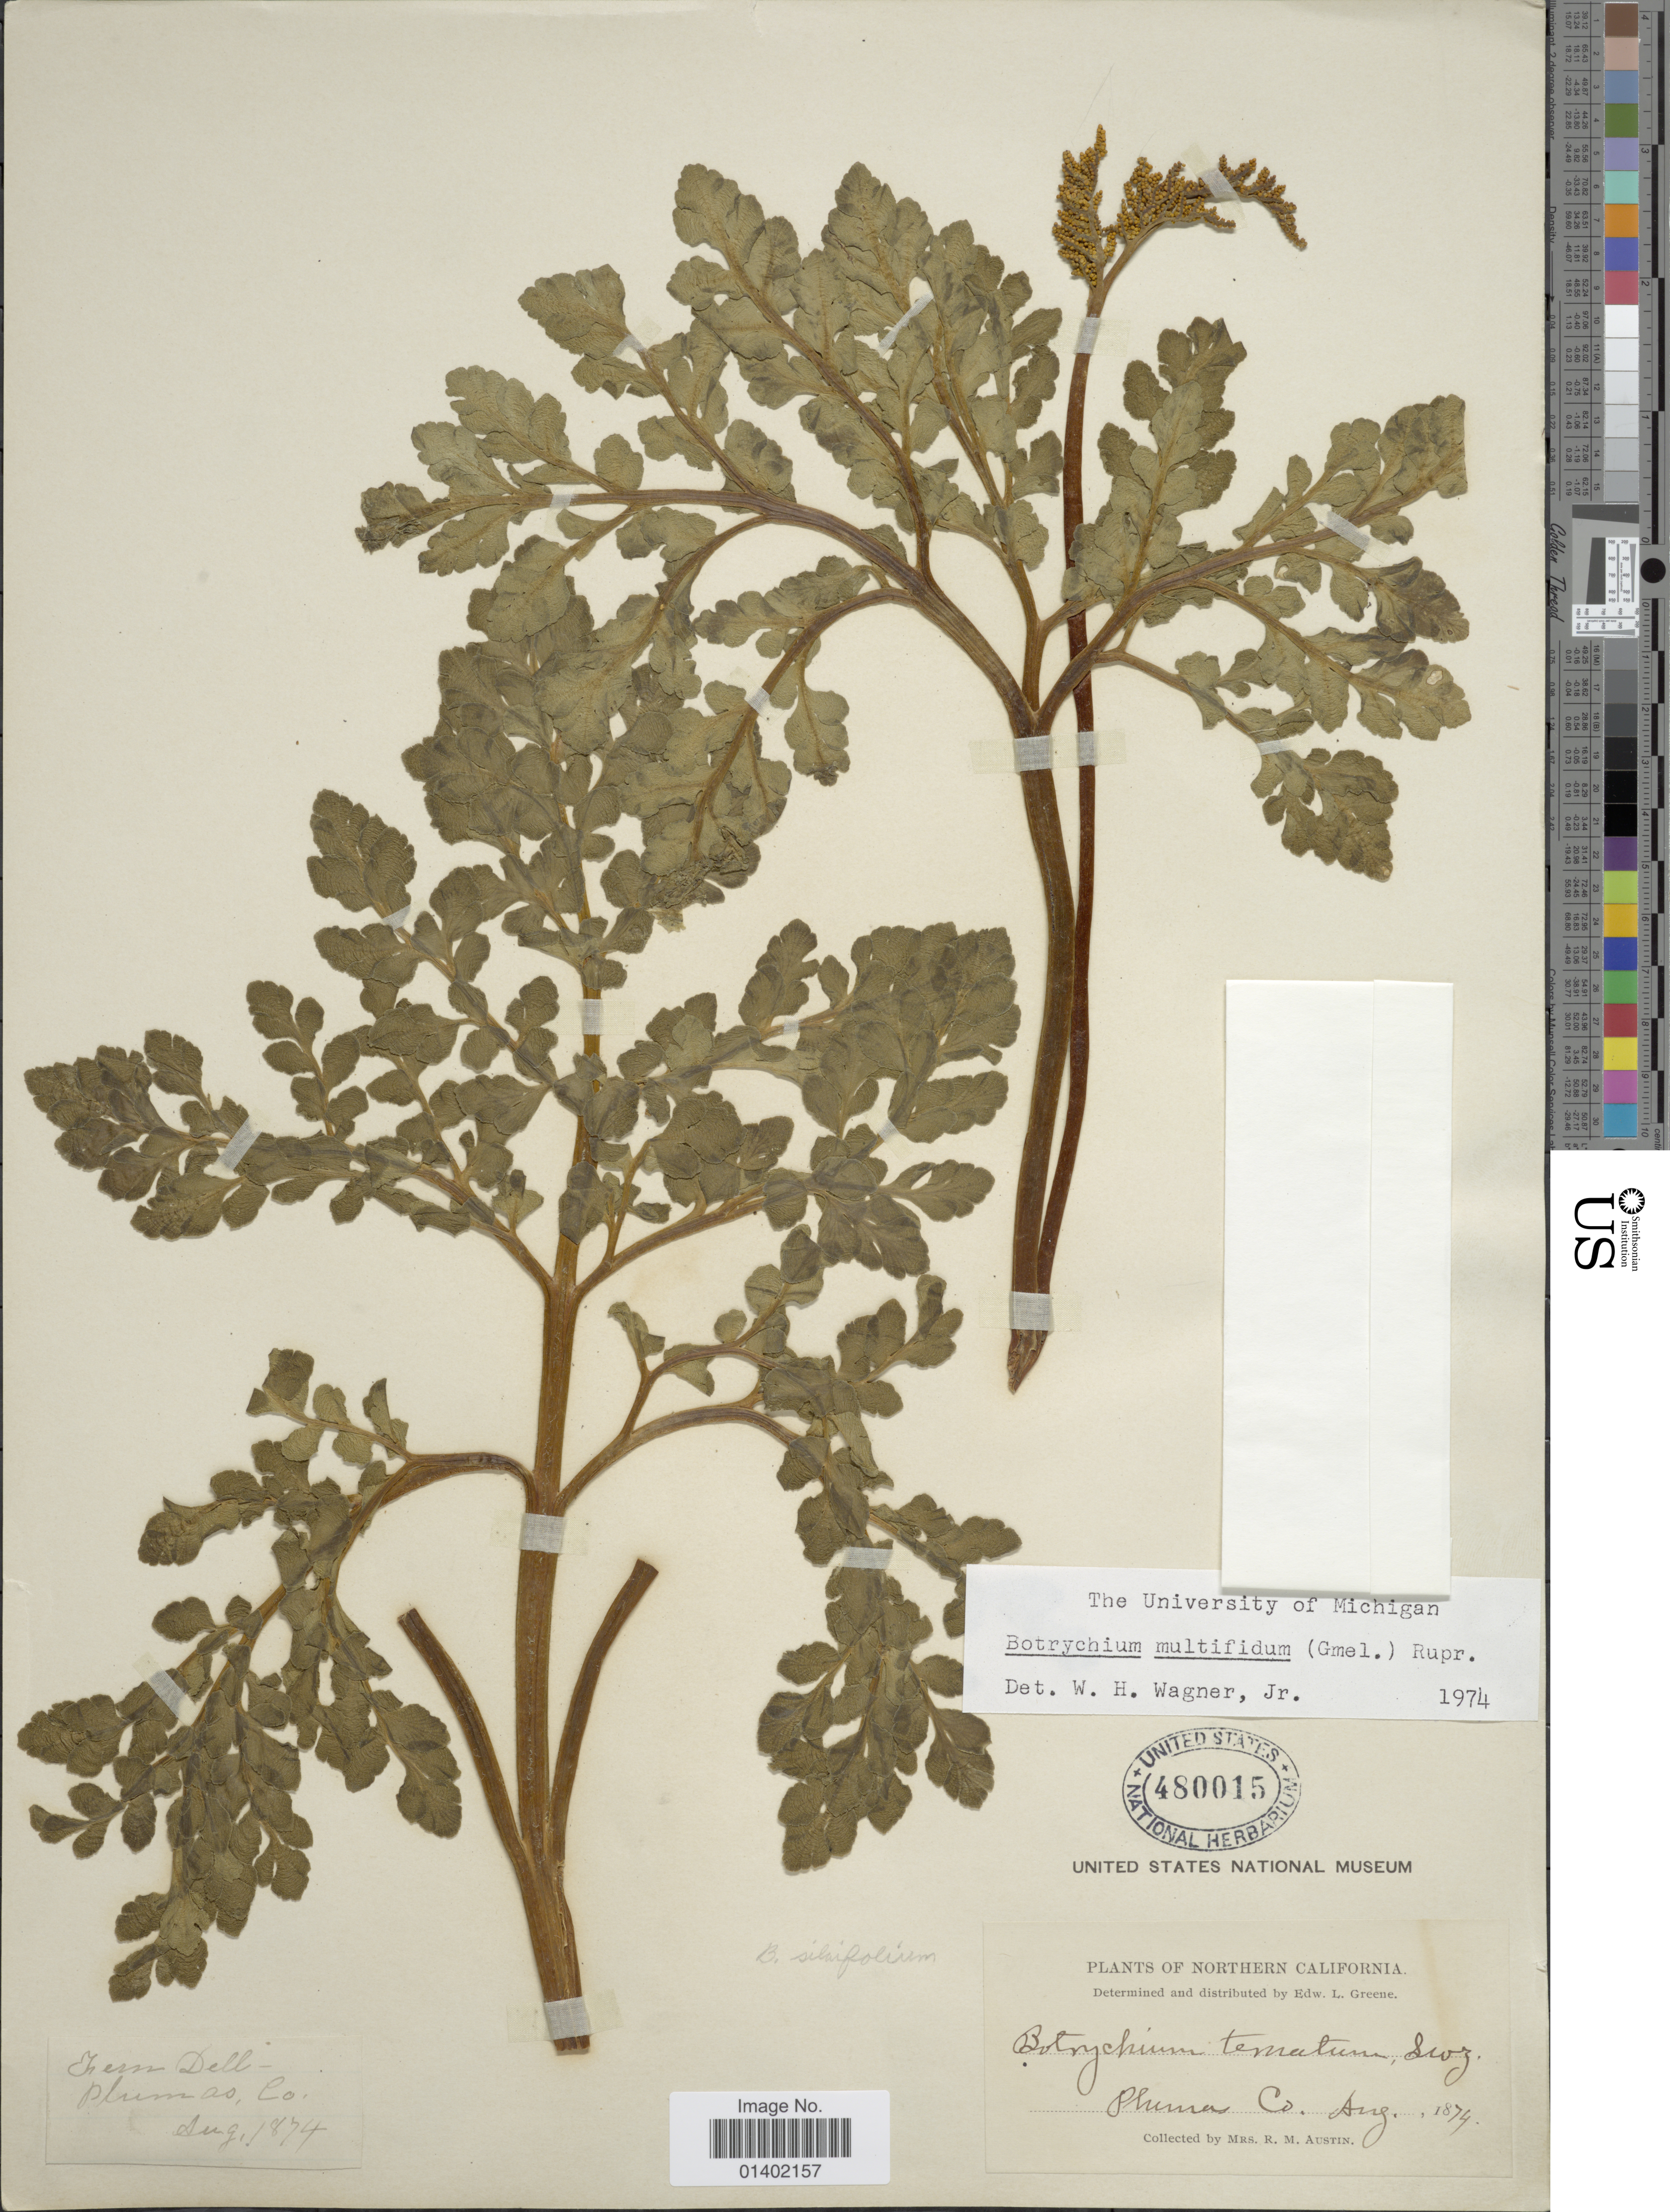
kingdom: Plantae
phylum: Tracheophyta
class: Polypodiopsida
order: Ophioglossales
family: Ophioglossaceae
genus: Botrychium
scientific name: Botrychium multifidum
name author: (J.F. Gmel.) Rupr.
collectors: R. Austin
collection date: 1874-08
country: United States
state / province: California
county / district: Plumas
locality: Northern California, Plumas Co.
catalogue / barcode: US 480015